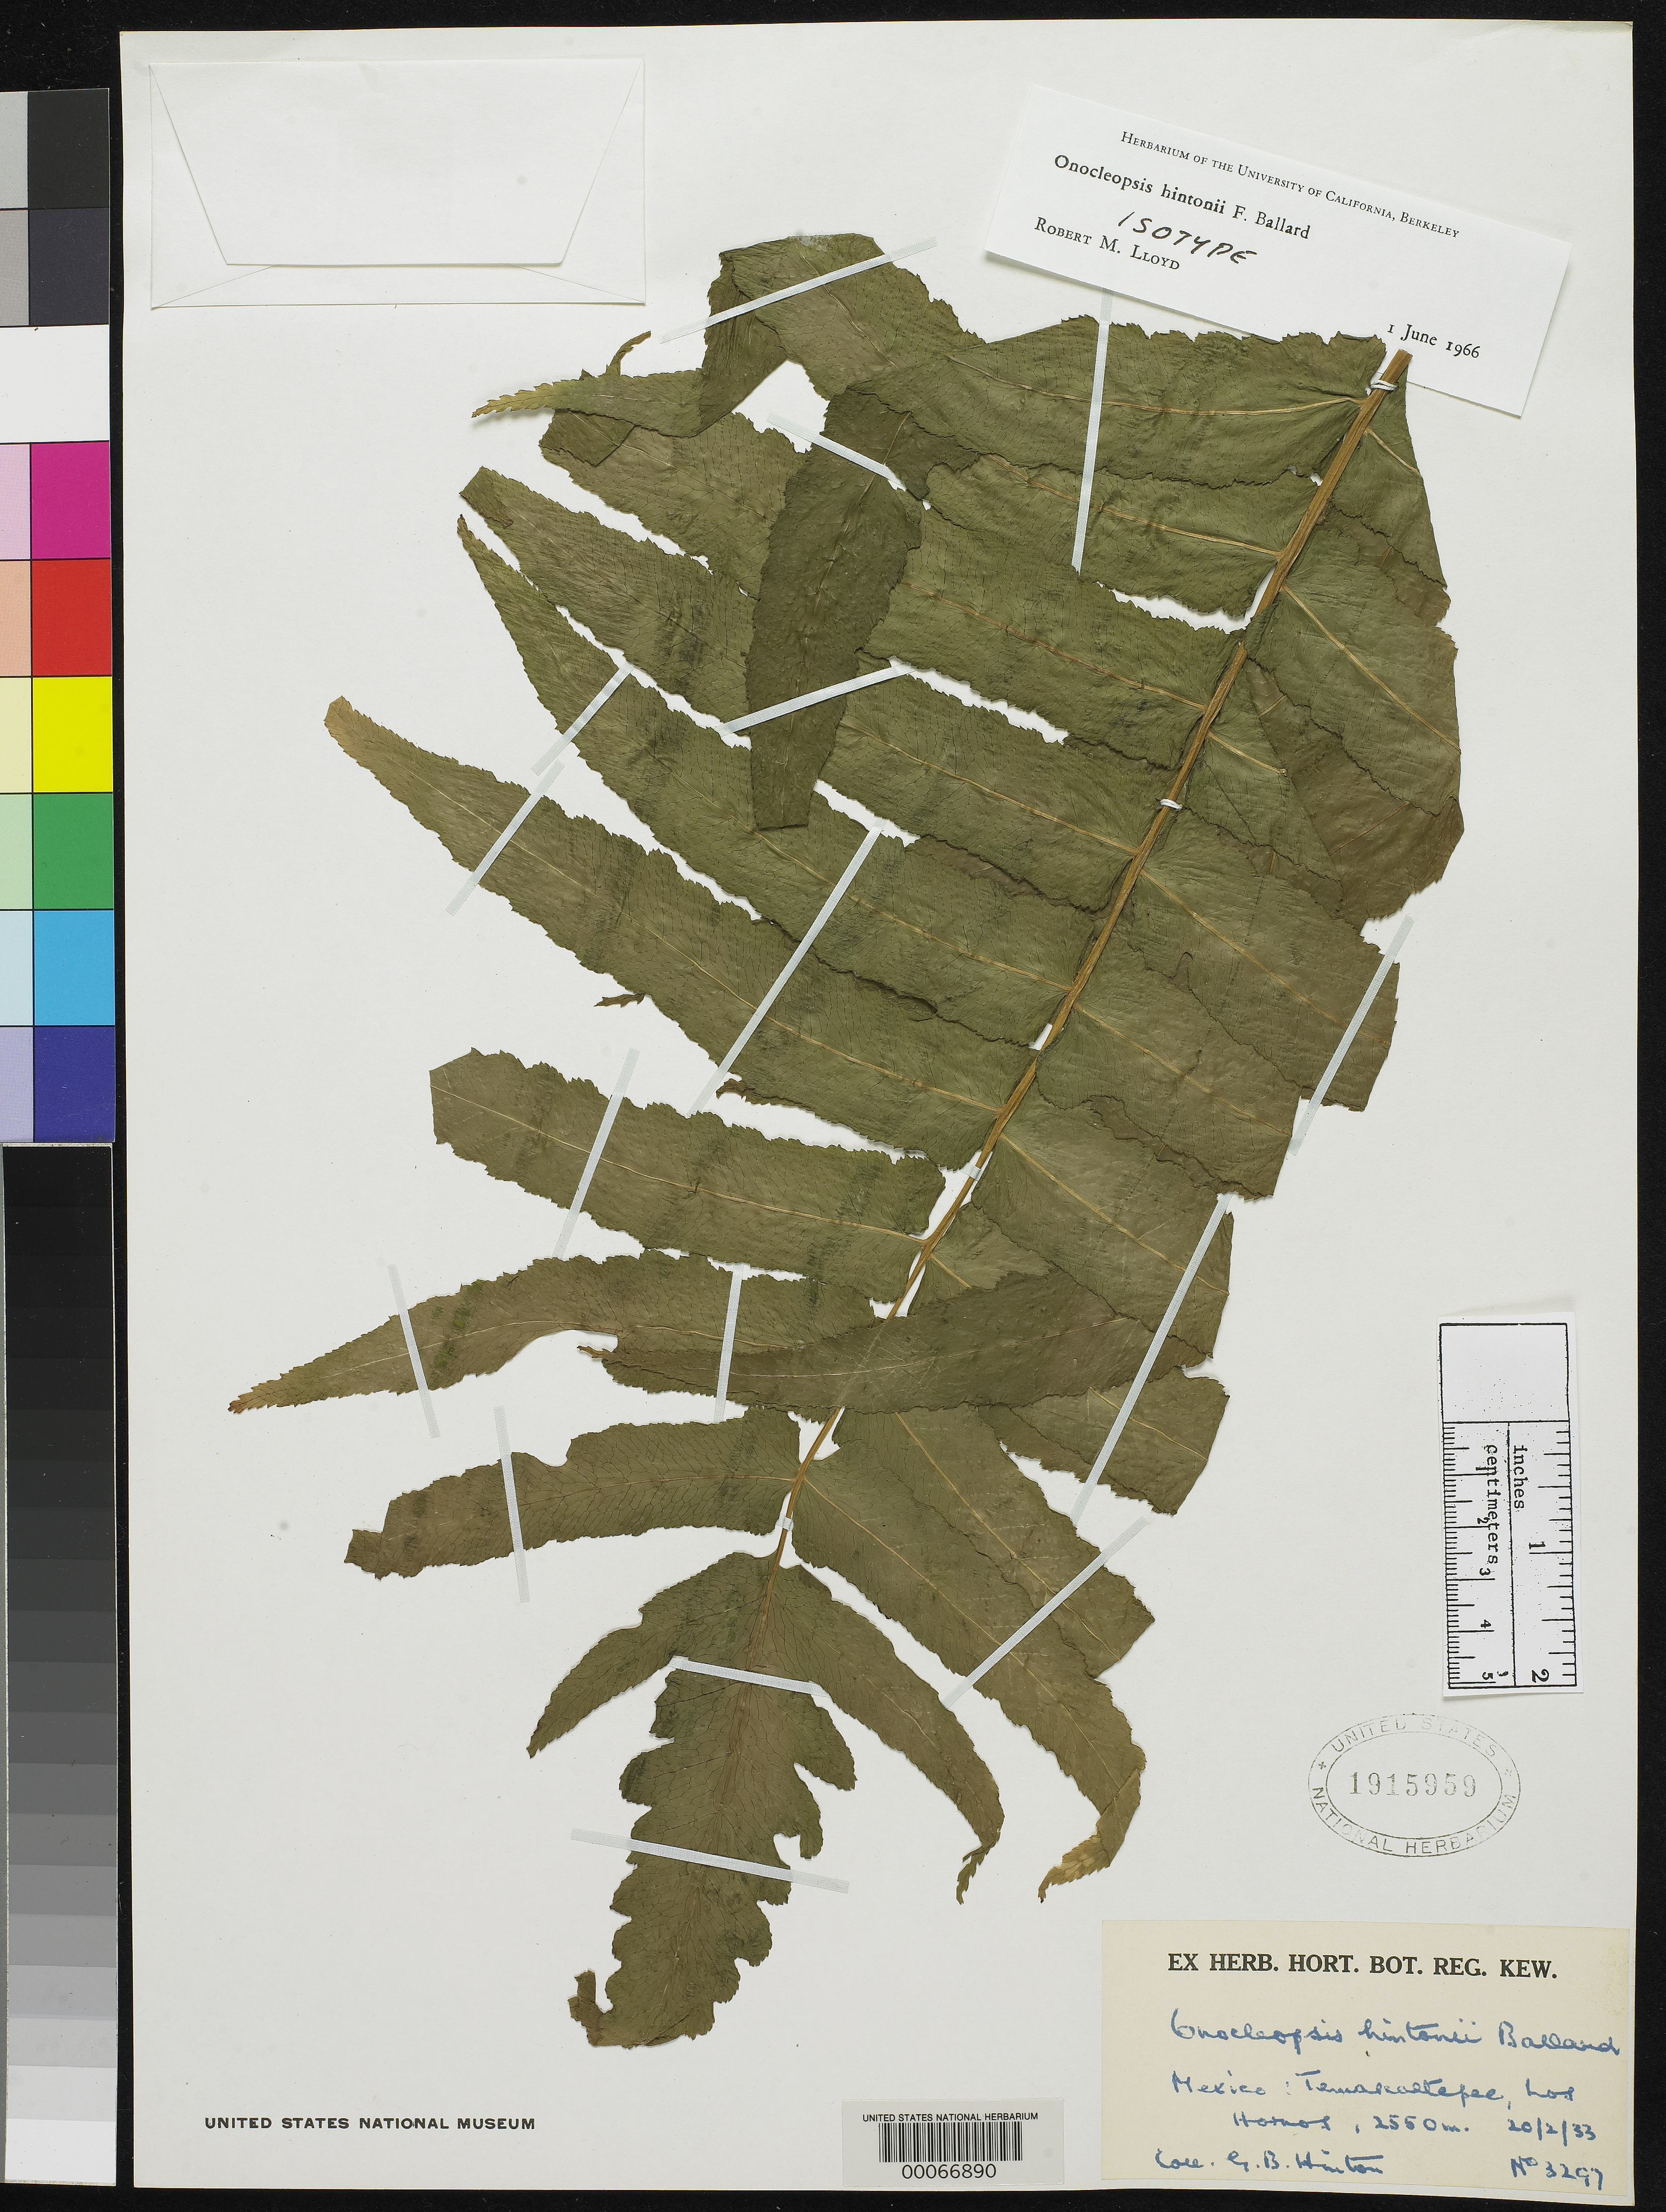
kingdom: Plantae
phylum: Tracheophyta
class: Polypodiopsida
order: Polypodiales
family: Onocleaceae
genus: Onocleopsis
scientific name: Onocleopsis hintonii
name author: F. Ballard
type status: Type Collection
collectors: G. B. Hinton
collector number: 3297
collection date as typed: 20 Feb 1933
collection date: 1933-02-20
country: Mexico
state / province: México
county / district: Temascaltepec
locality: Los Hornos.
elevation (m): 2550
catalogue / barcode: US 1915959